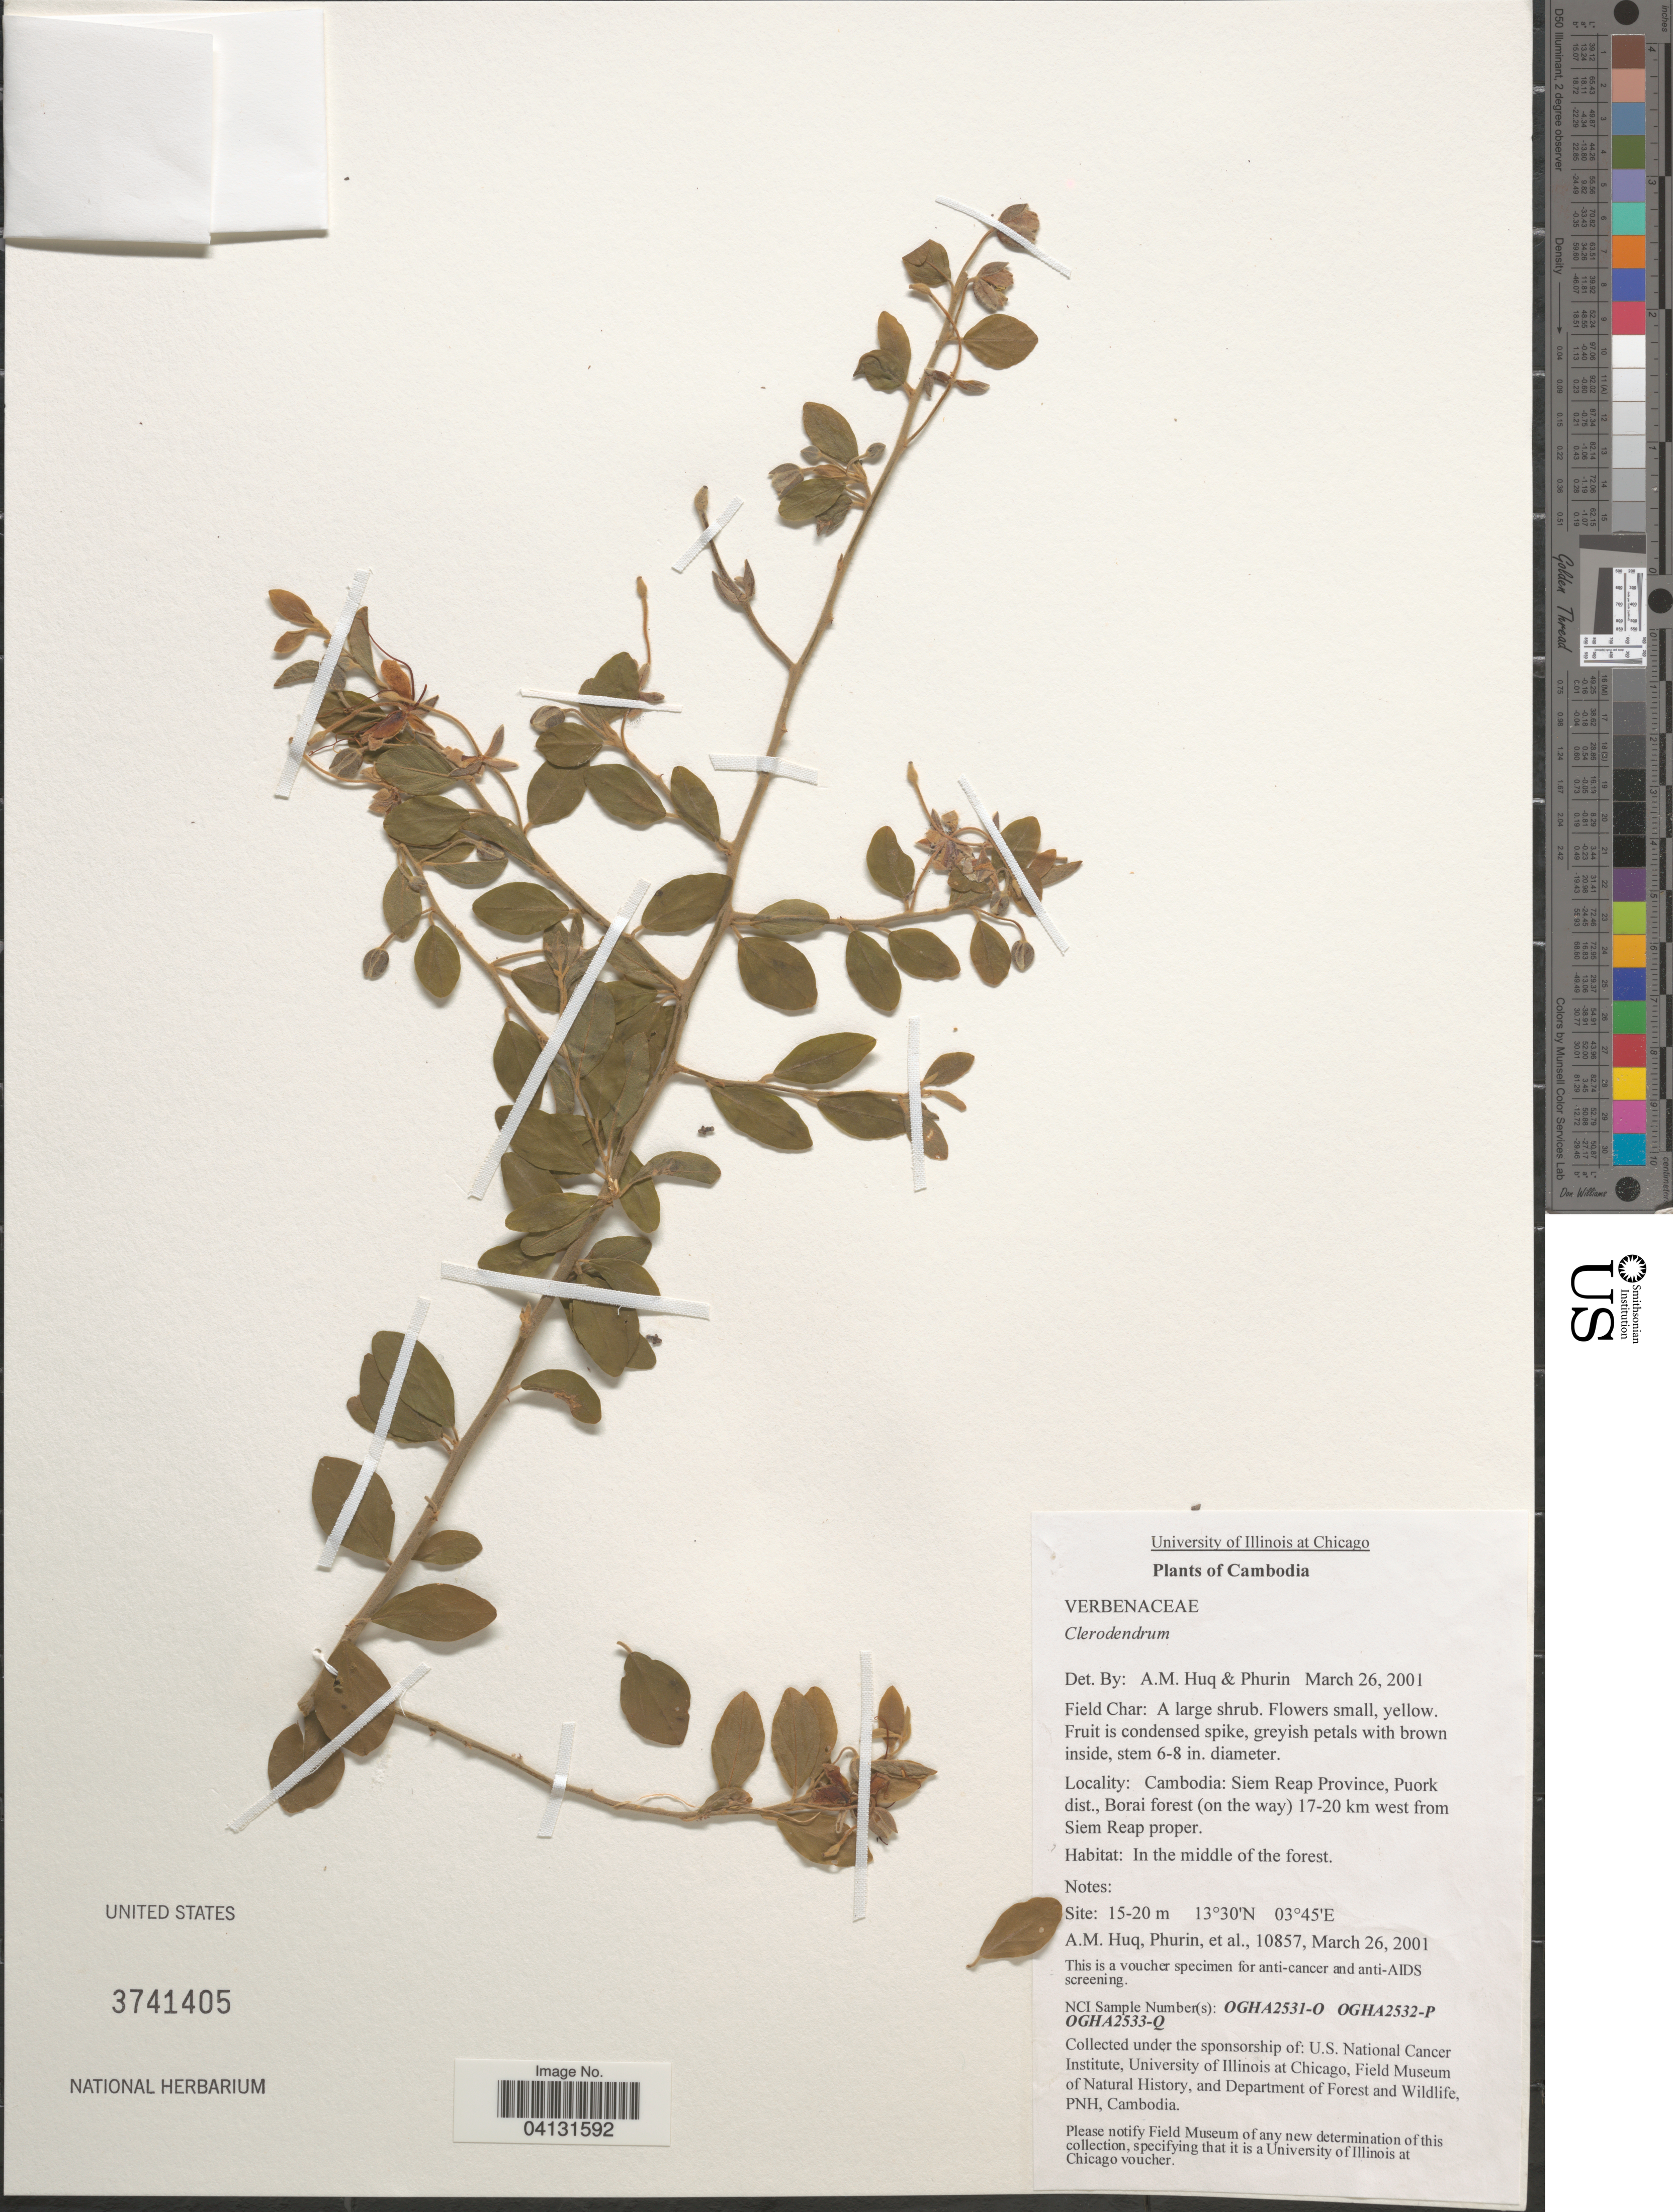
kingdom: Plantae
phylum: Tracheophyta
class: Magnoliopsida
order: Lamiales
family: Lamiaceae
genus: Clerodendrum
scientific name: Clerodendrum sp.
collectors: A. M. Huq, -. Phurin & et al.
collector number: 10857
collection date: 2001-03-26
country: Cambodia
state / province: Siĕm Réab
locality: Siem Reap Province, Puork dist., Borai forest (on the way) 17-20 km west from Siem Reap proper.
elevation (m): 15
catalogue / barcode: US 3741405